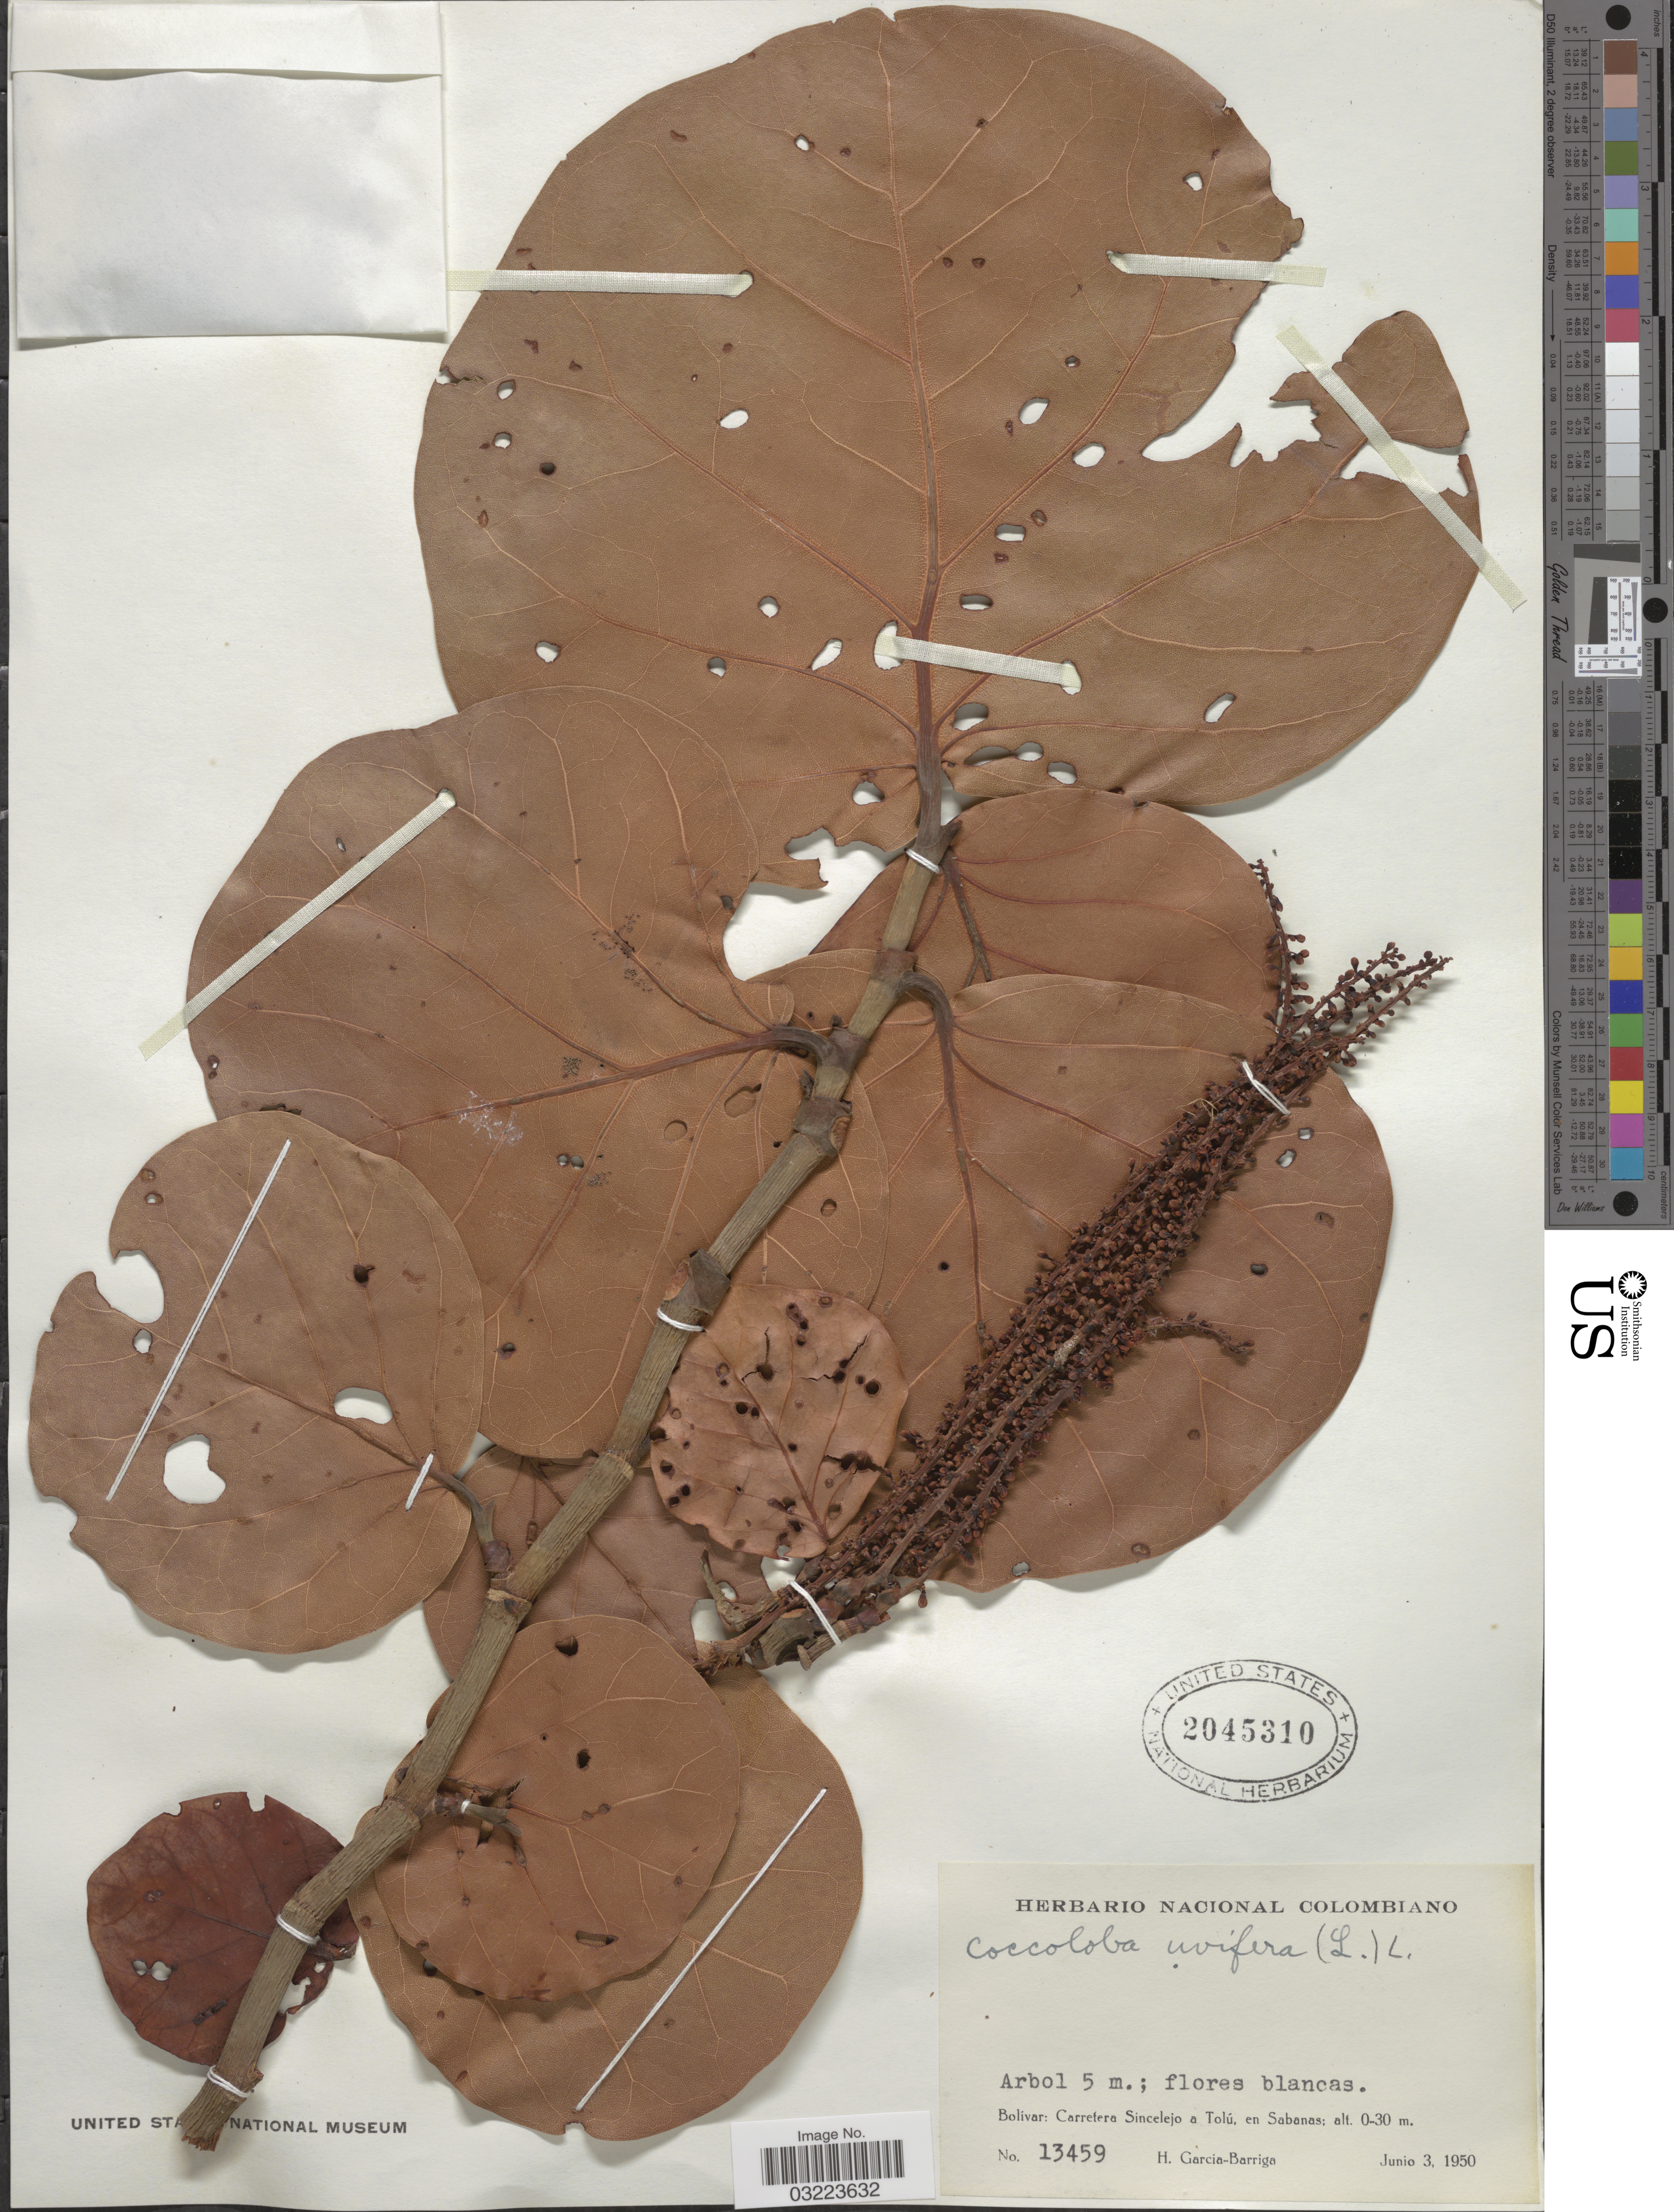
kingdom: Plantae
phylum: Tracheophyta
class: Magnoliopsida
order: Caryophyllales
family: Polygonaceae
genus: Coccoloba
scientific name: Coccoloba uvifera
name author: L.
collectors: H. García Barriga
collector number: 13459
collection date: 1950-06-03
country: Colombia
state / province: Bolívar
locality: Carretera Sincelejo a Tolú, en Sabanas.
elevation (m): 0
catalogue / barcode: US 2045310